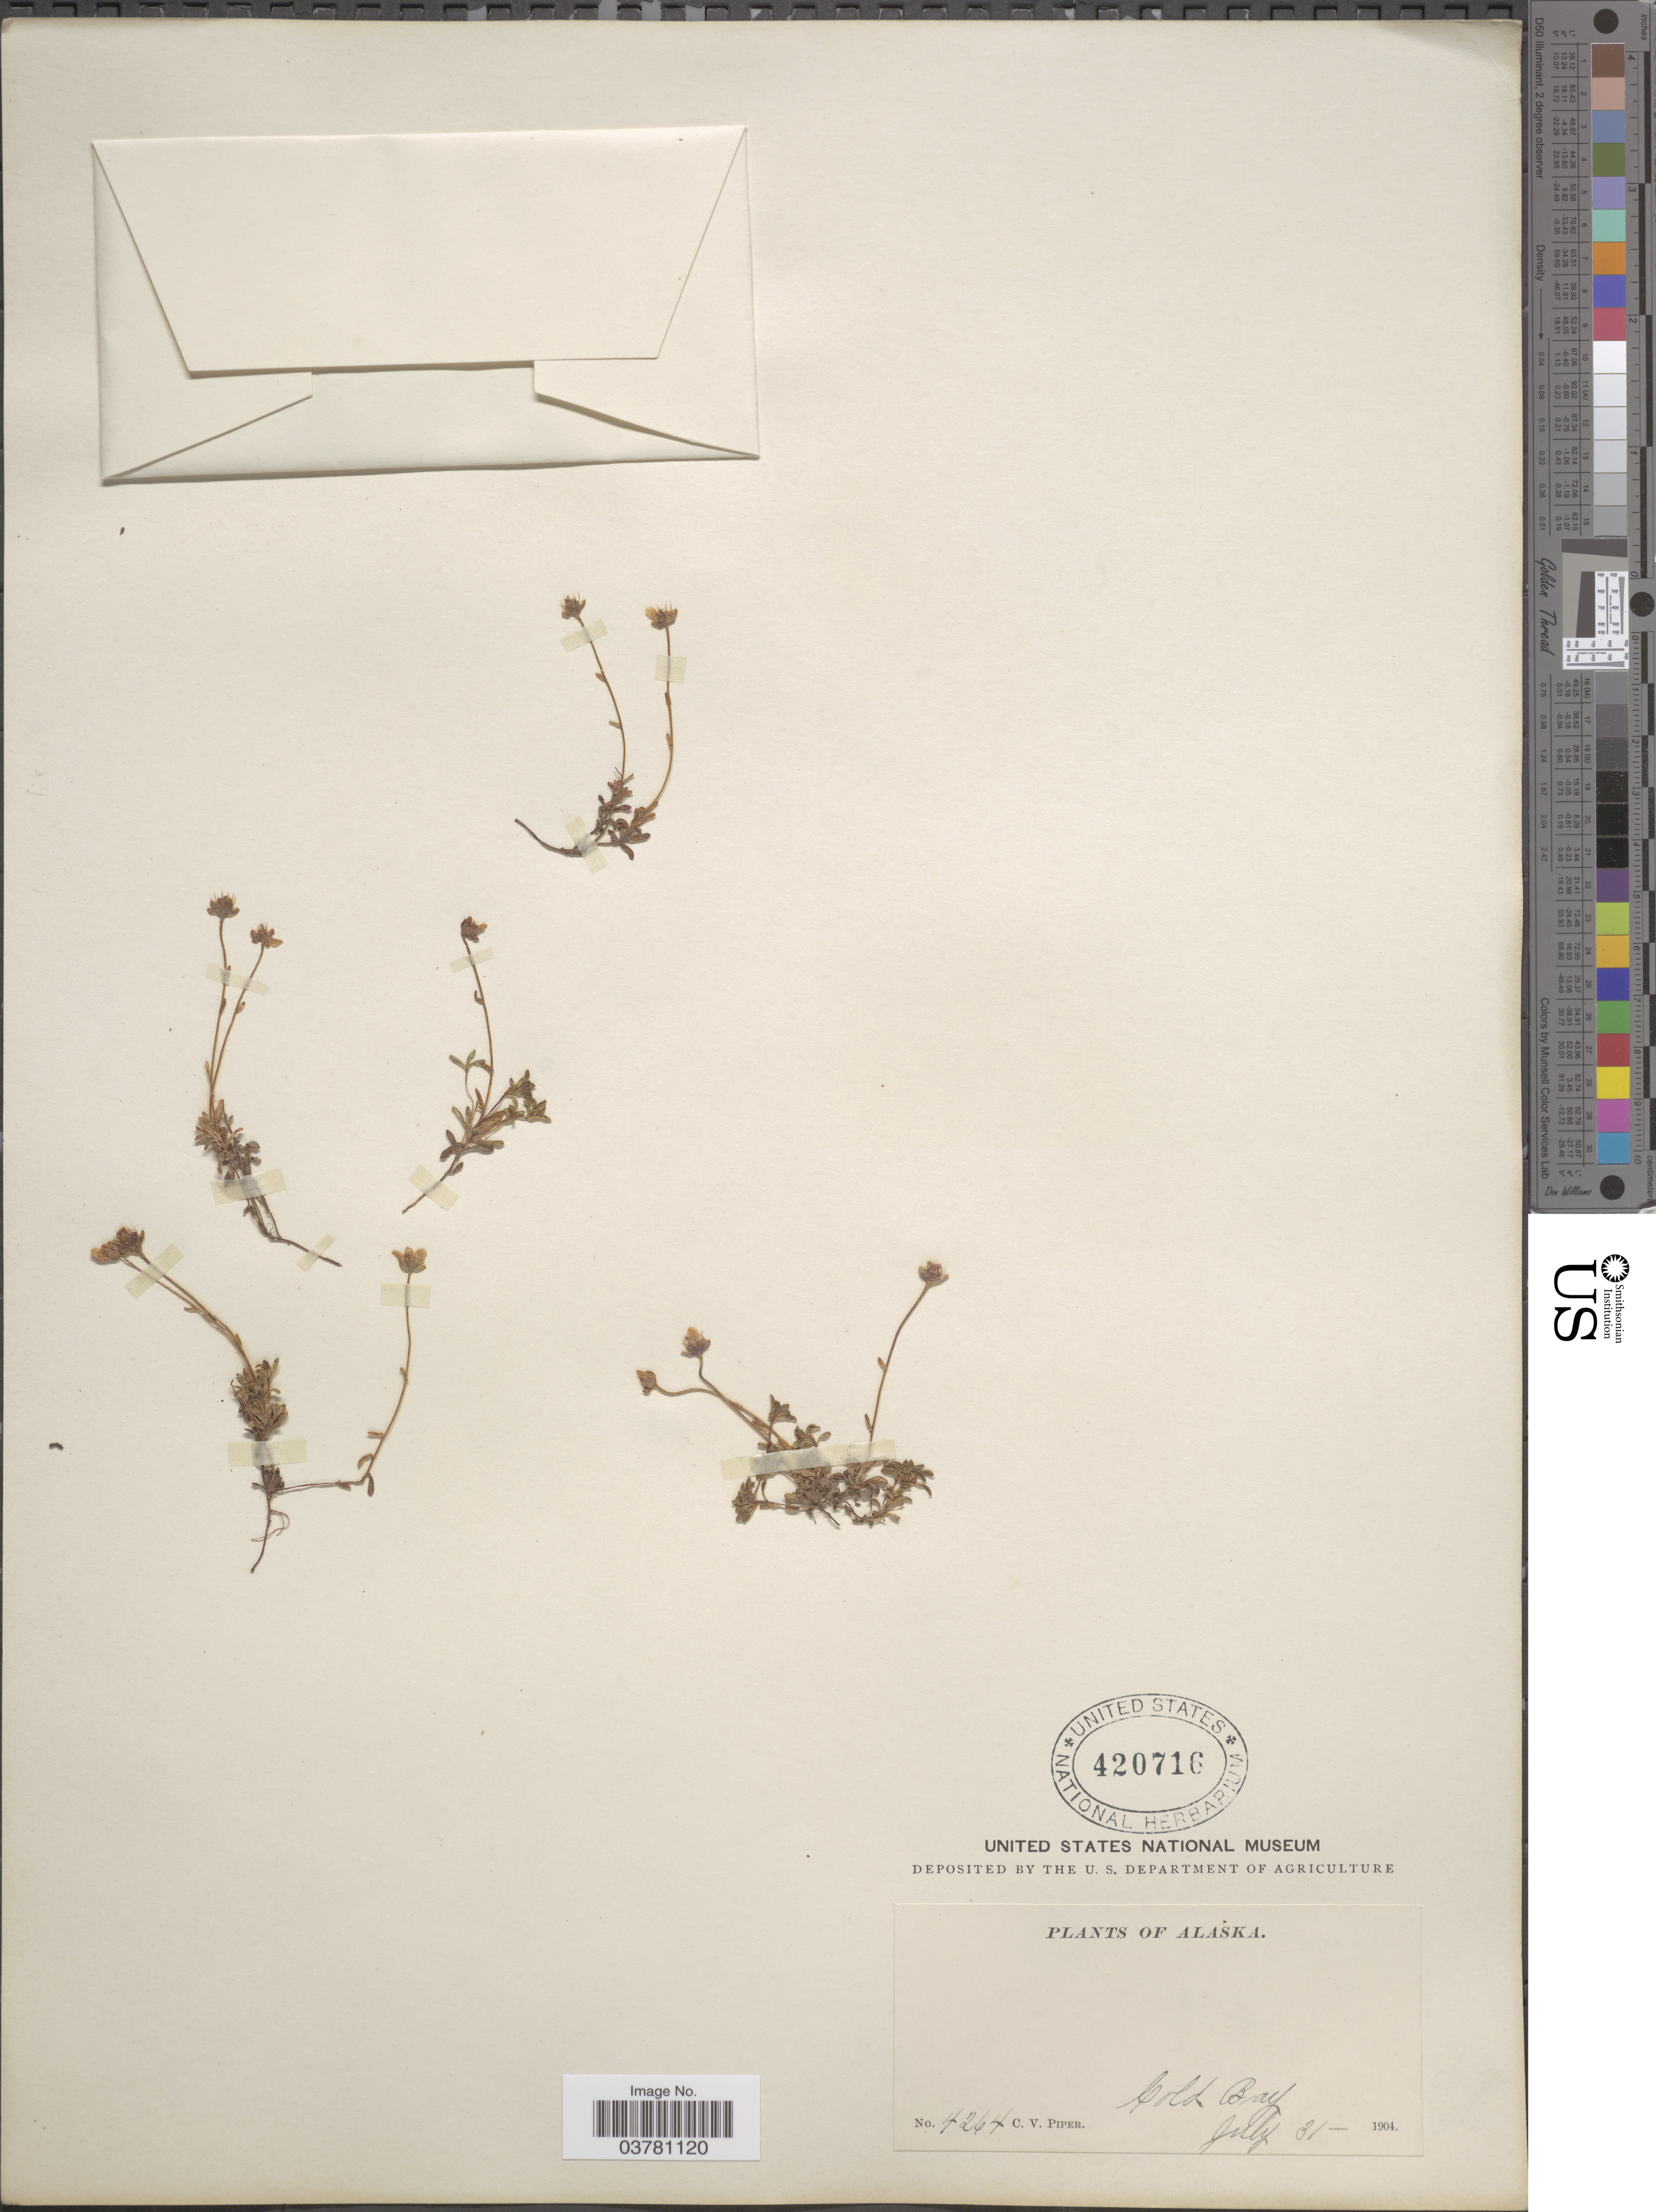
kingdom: Plantae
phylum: Tracheophyta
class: Magnoliopsida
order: Saxifragales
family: Saxifragaceae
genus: Saxifraga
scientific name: Saxifraga serpyllifolia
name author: Pursh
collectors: C. V. Piper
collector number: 4264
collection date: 1904-07-31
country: United States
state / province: Alaska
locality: Cold Bay.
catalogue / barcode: US 420716